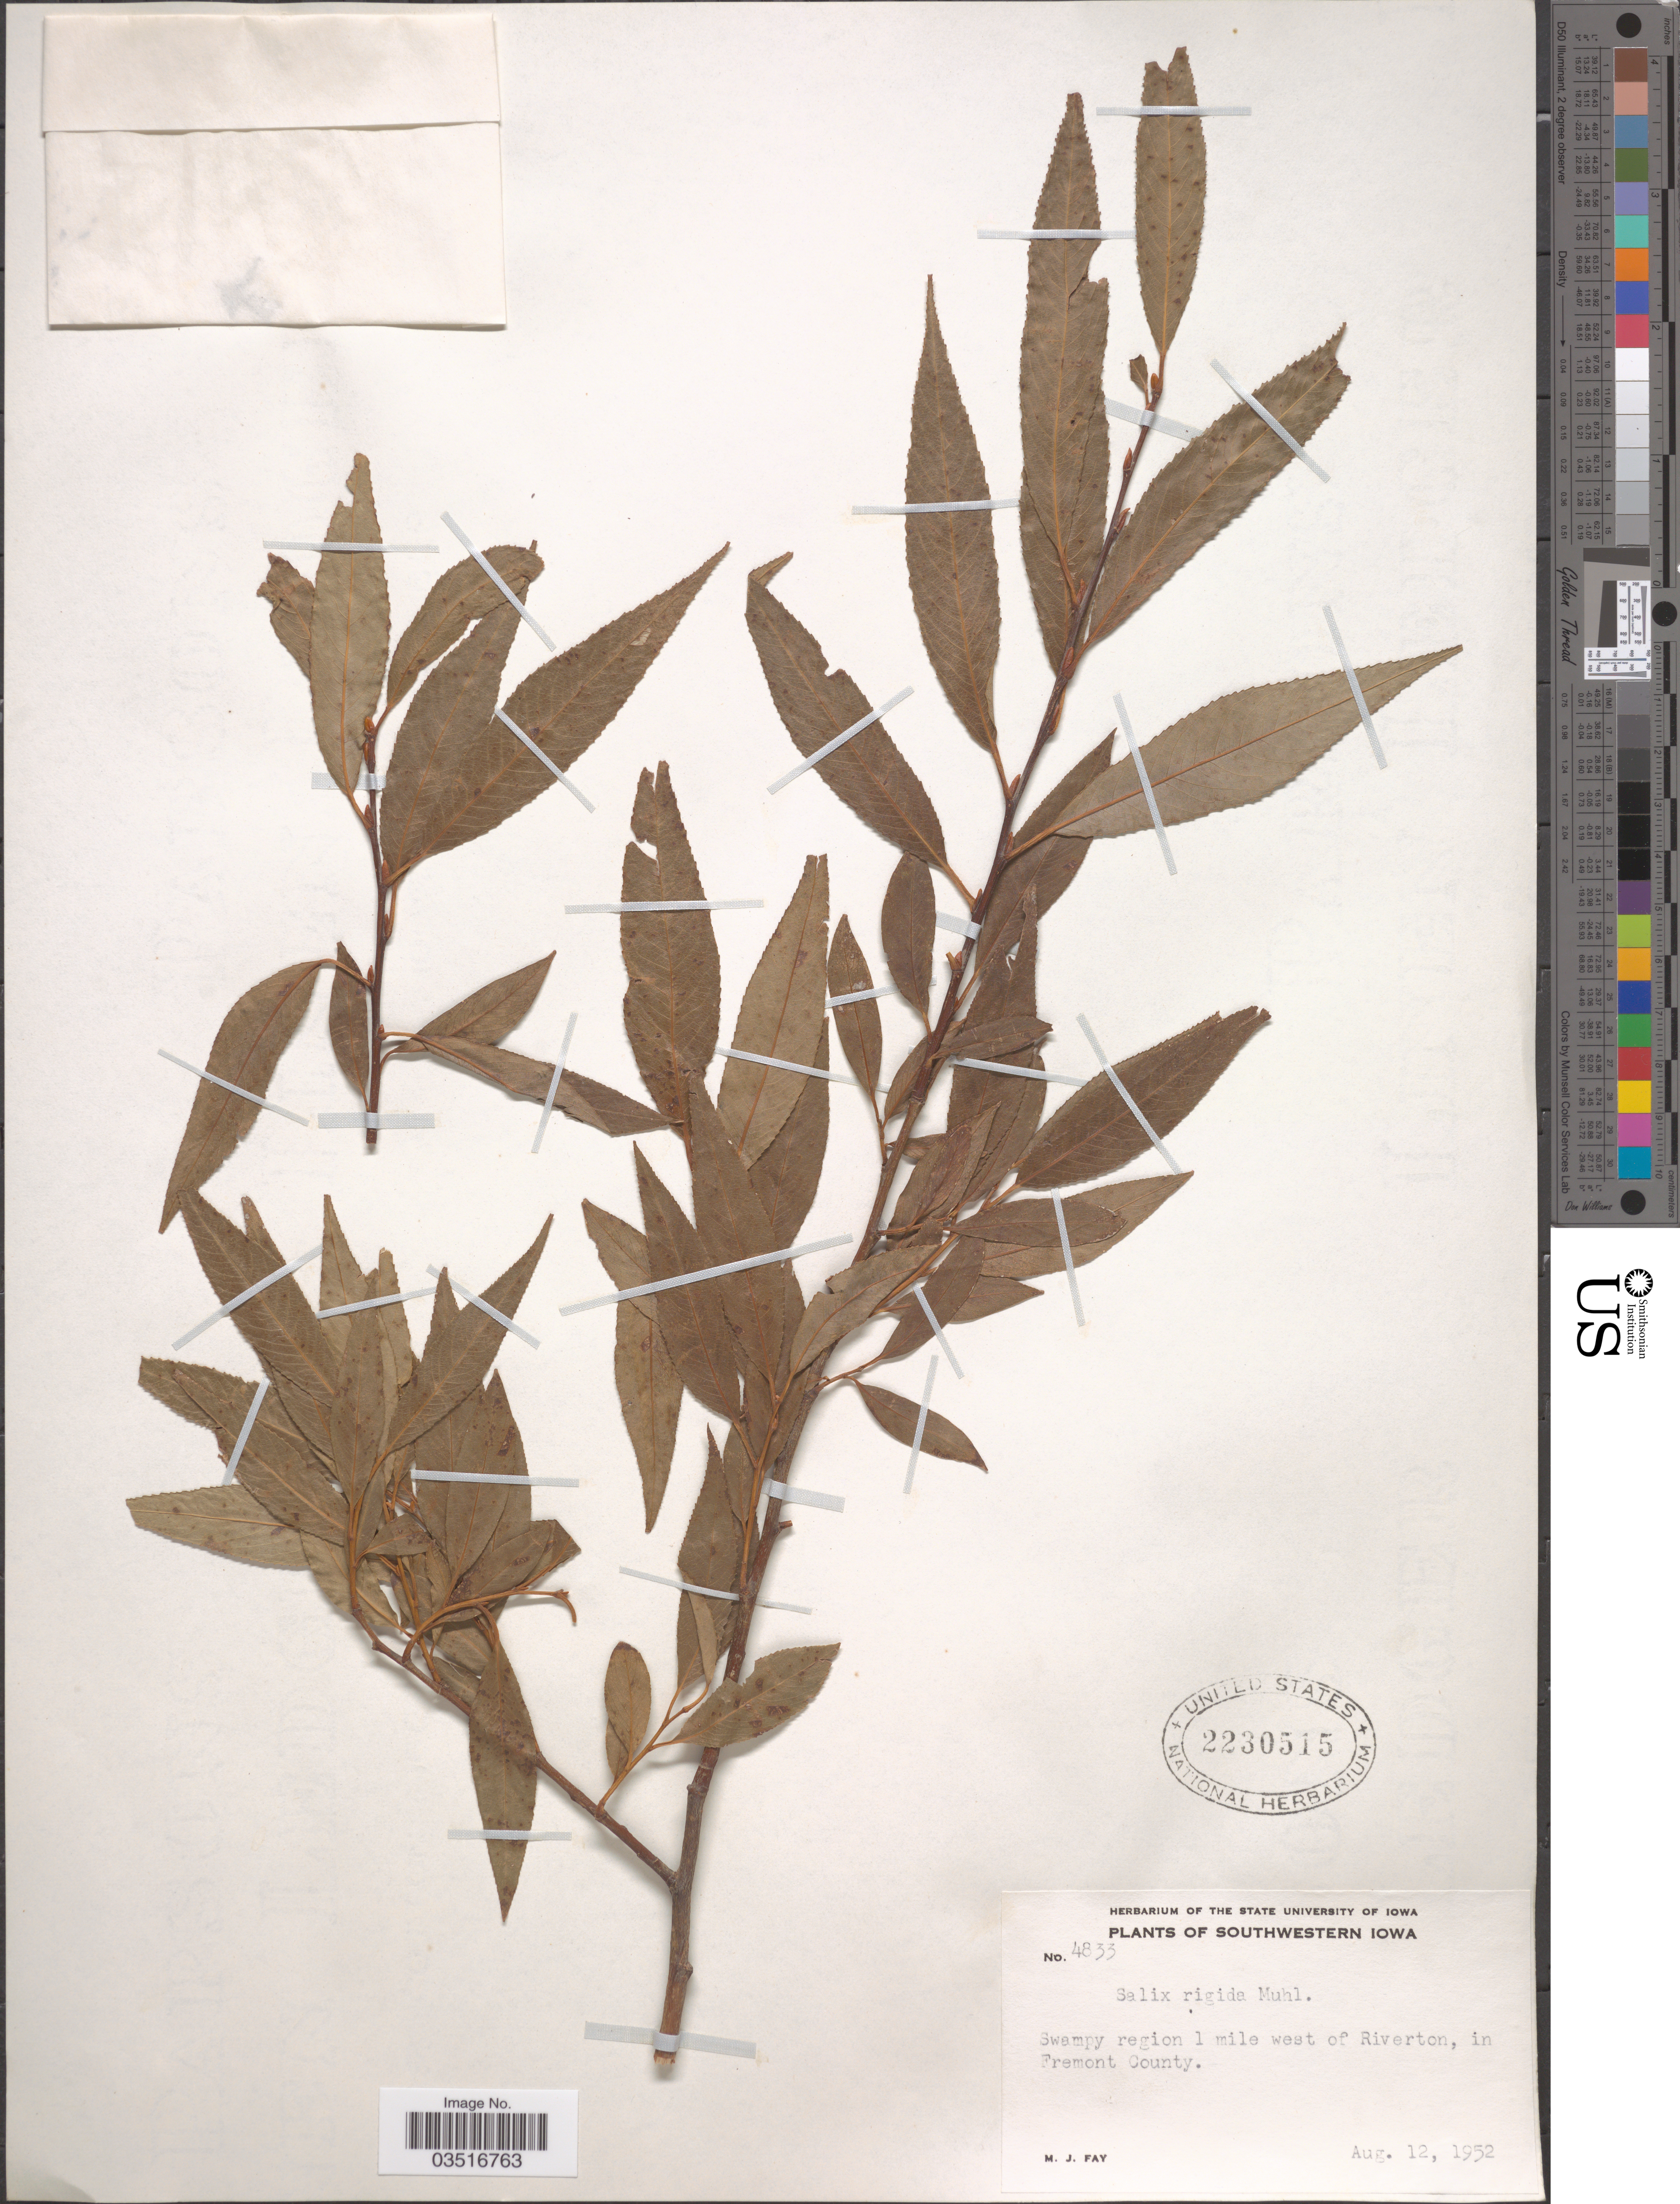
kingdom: Plantae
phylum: Tracheophyta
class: Magnoliopsida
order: Malpighiales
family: Salicaceae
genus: Salix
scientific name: Salix rigida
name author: Muhl.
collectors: M. Fay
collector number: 4833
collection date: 1952-08-12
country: United States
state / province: Iowa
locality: Southwestern Iowa. Swampy region 1 mile west of Riverton, in Fremont County.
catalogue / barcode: US 2230515